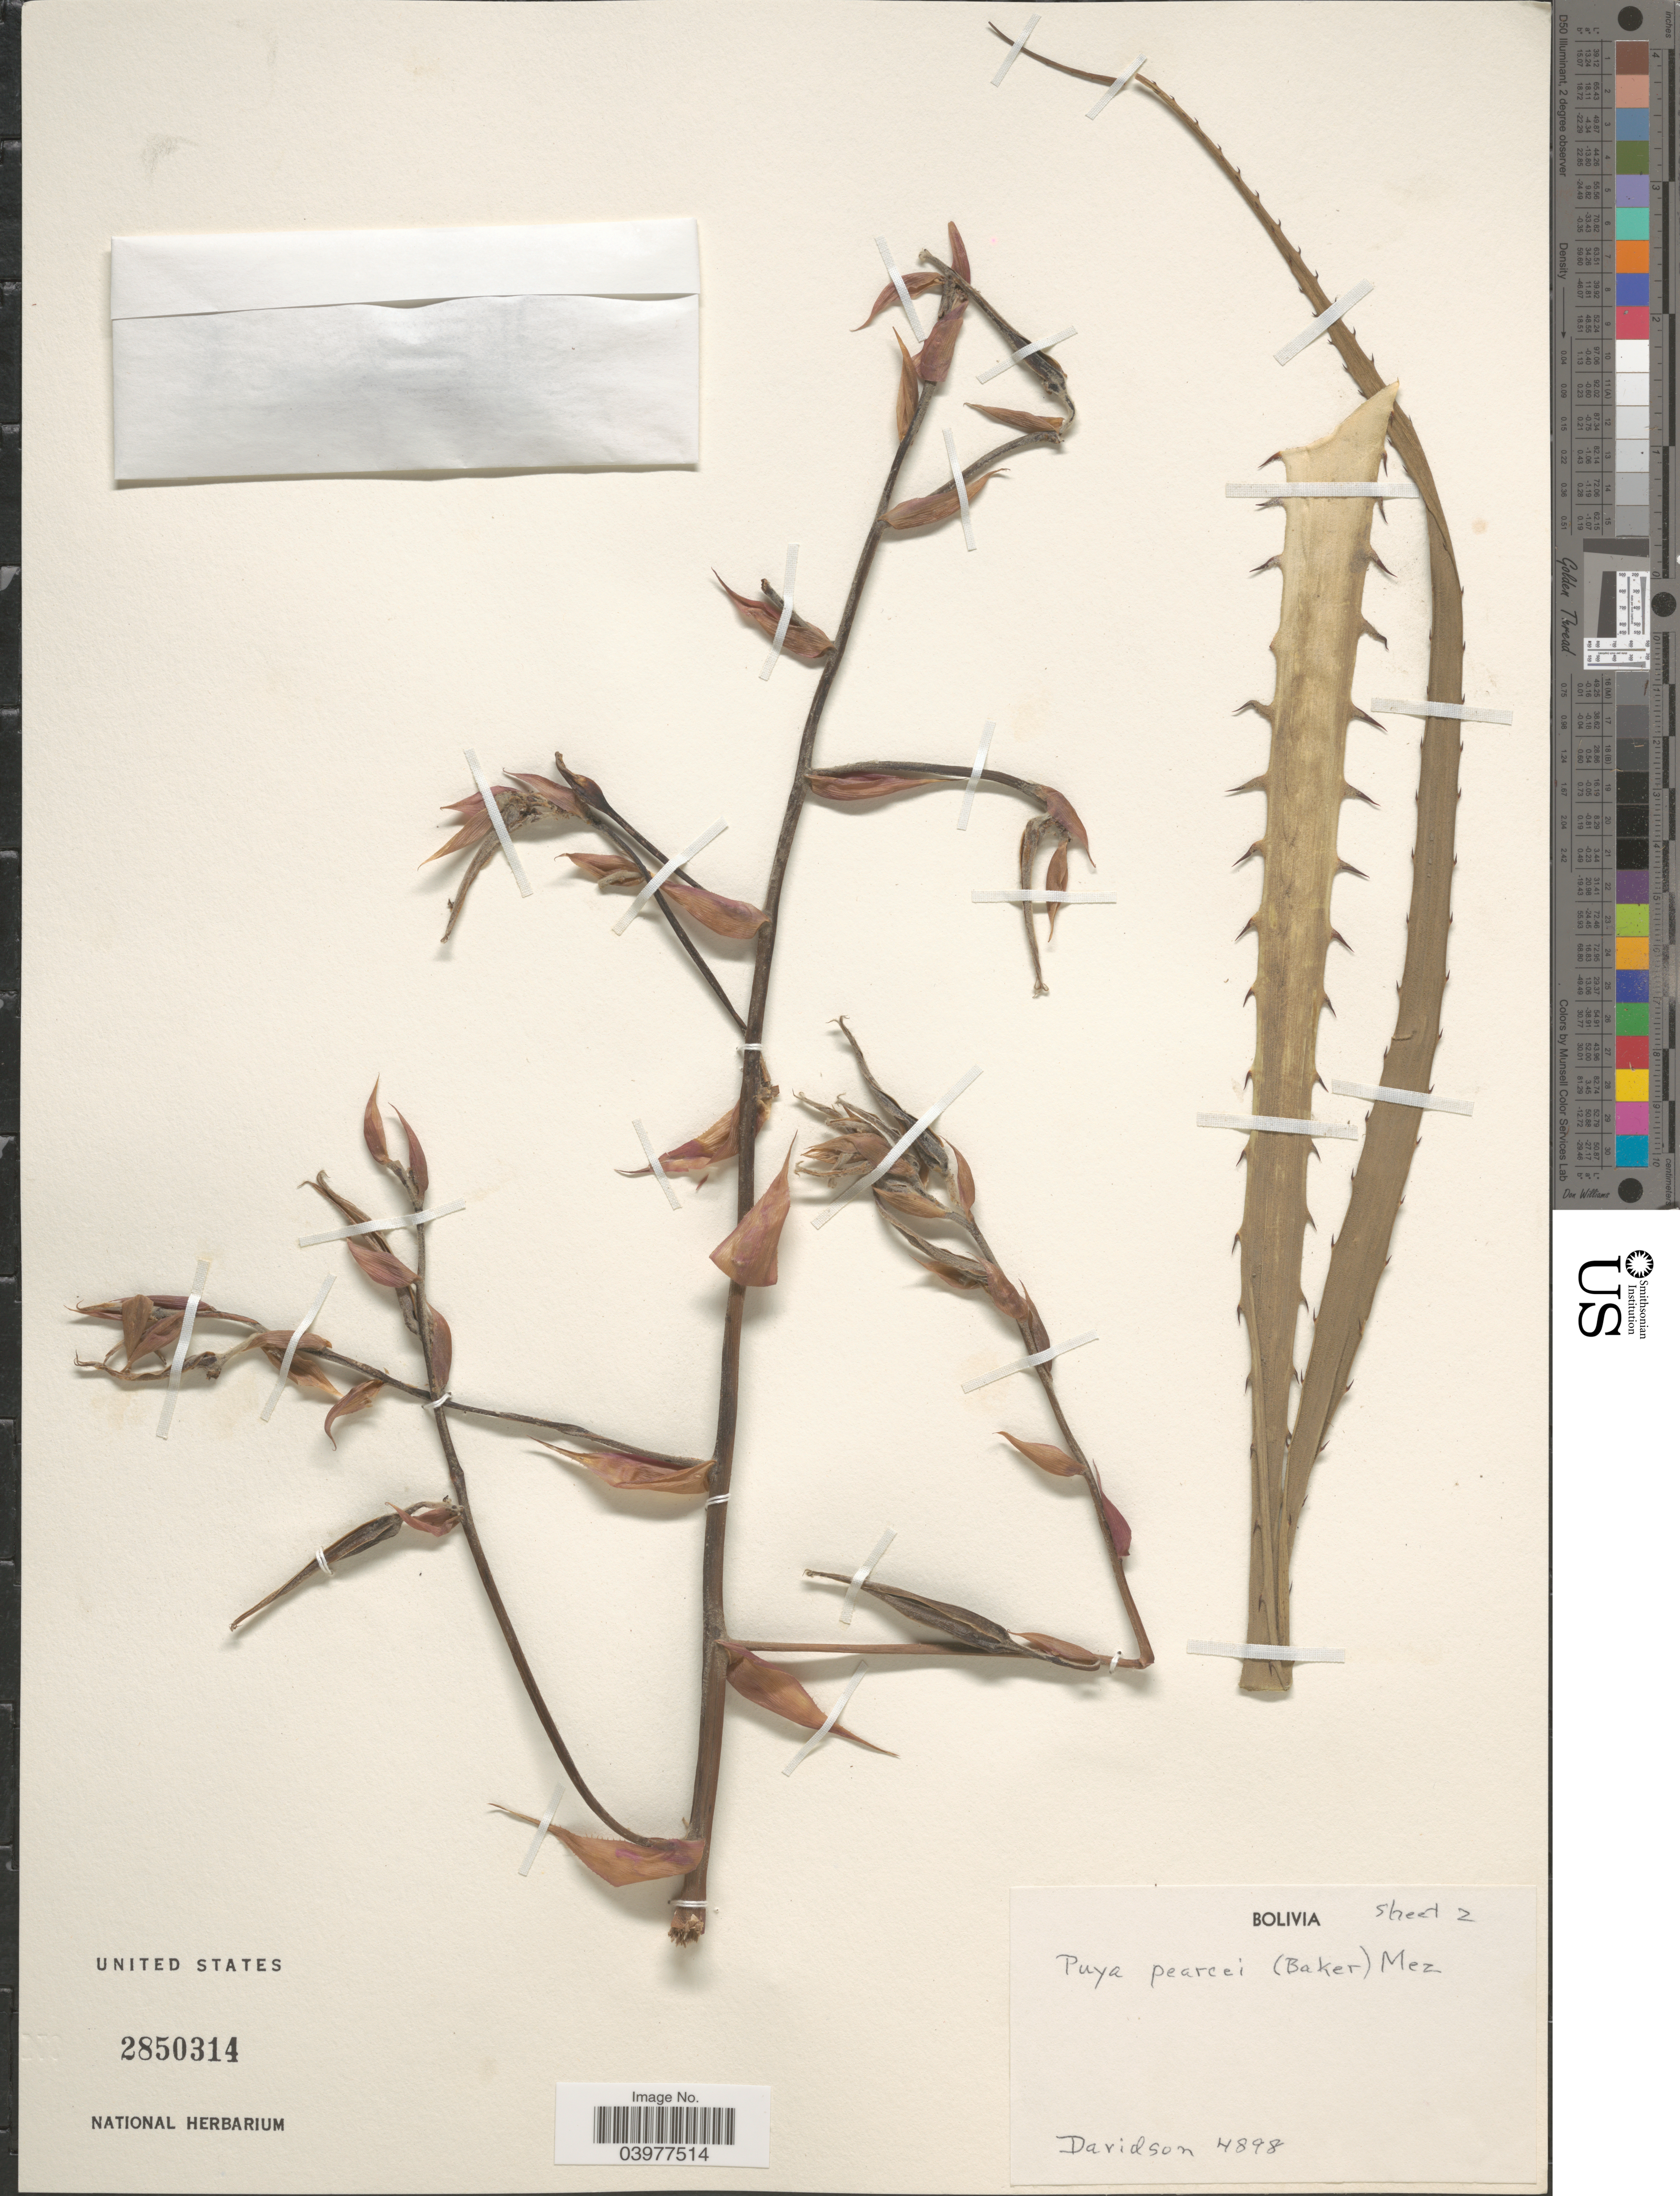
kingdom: Plantae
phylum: Tracheophyta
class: Liliopsida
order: Poales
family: Bromeliaceae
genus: Puya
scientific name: Puya pearcei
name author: (Baker) Mez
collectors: Davidson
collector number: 4898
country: Bolivia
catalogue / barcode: US 2850314